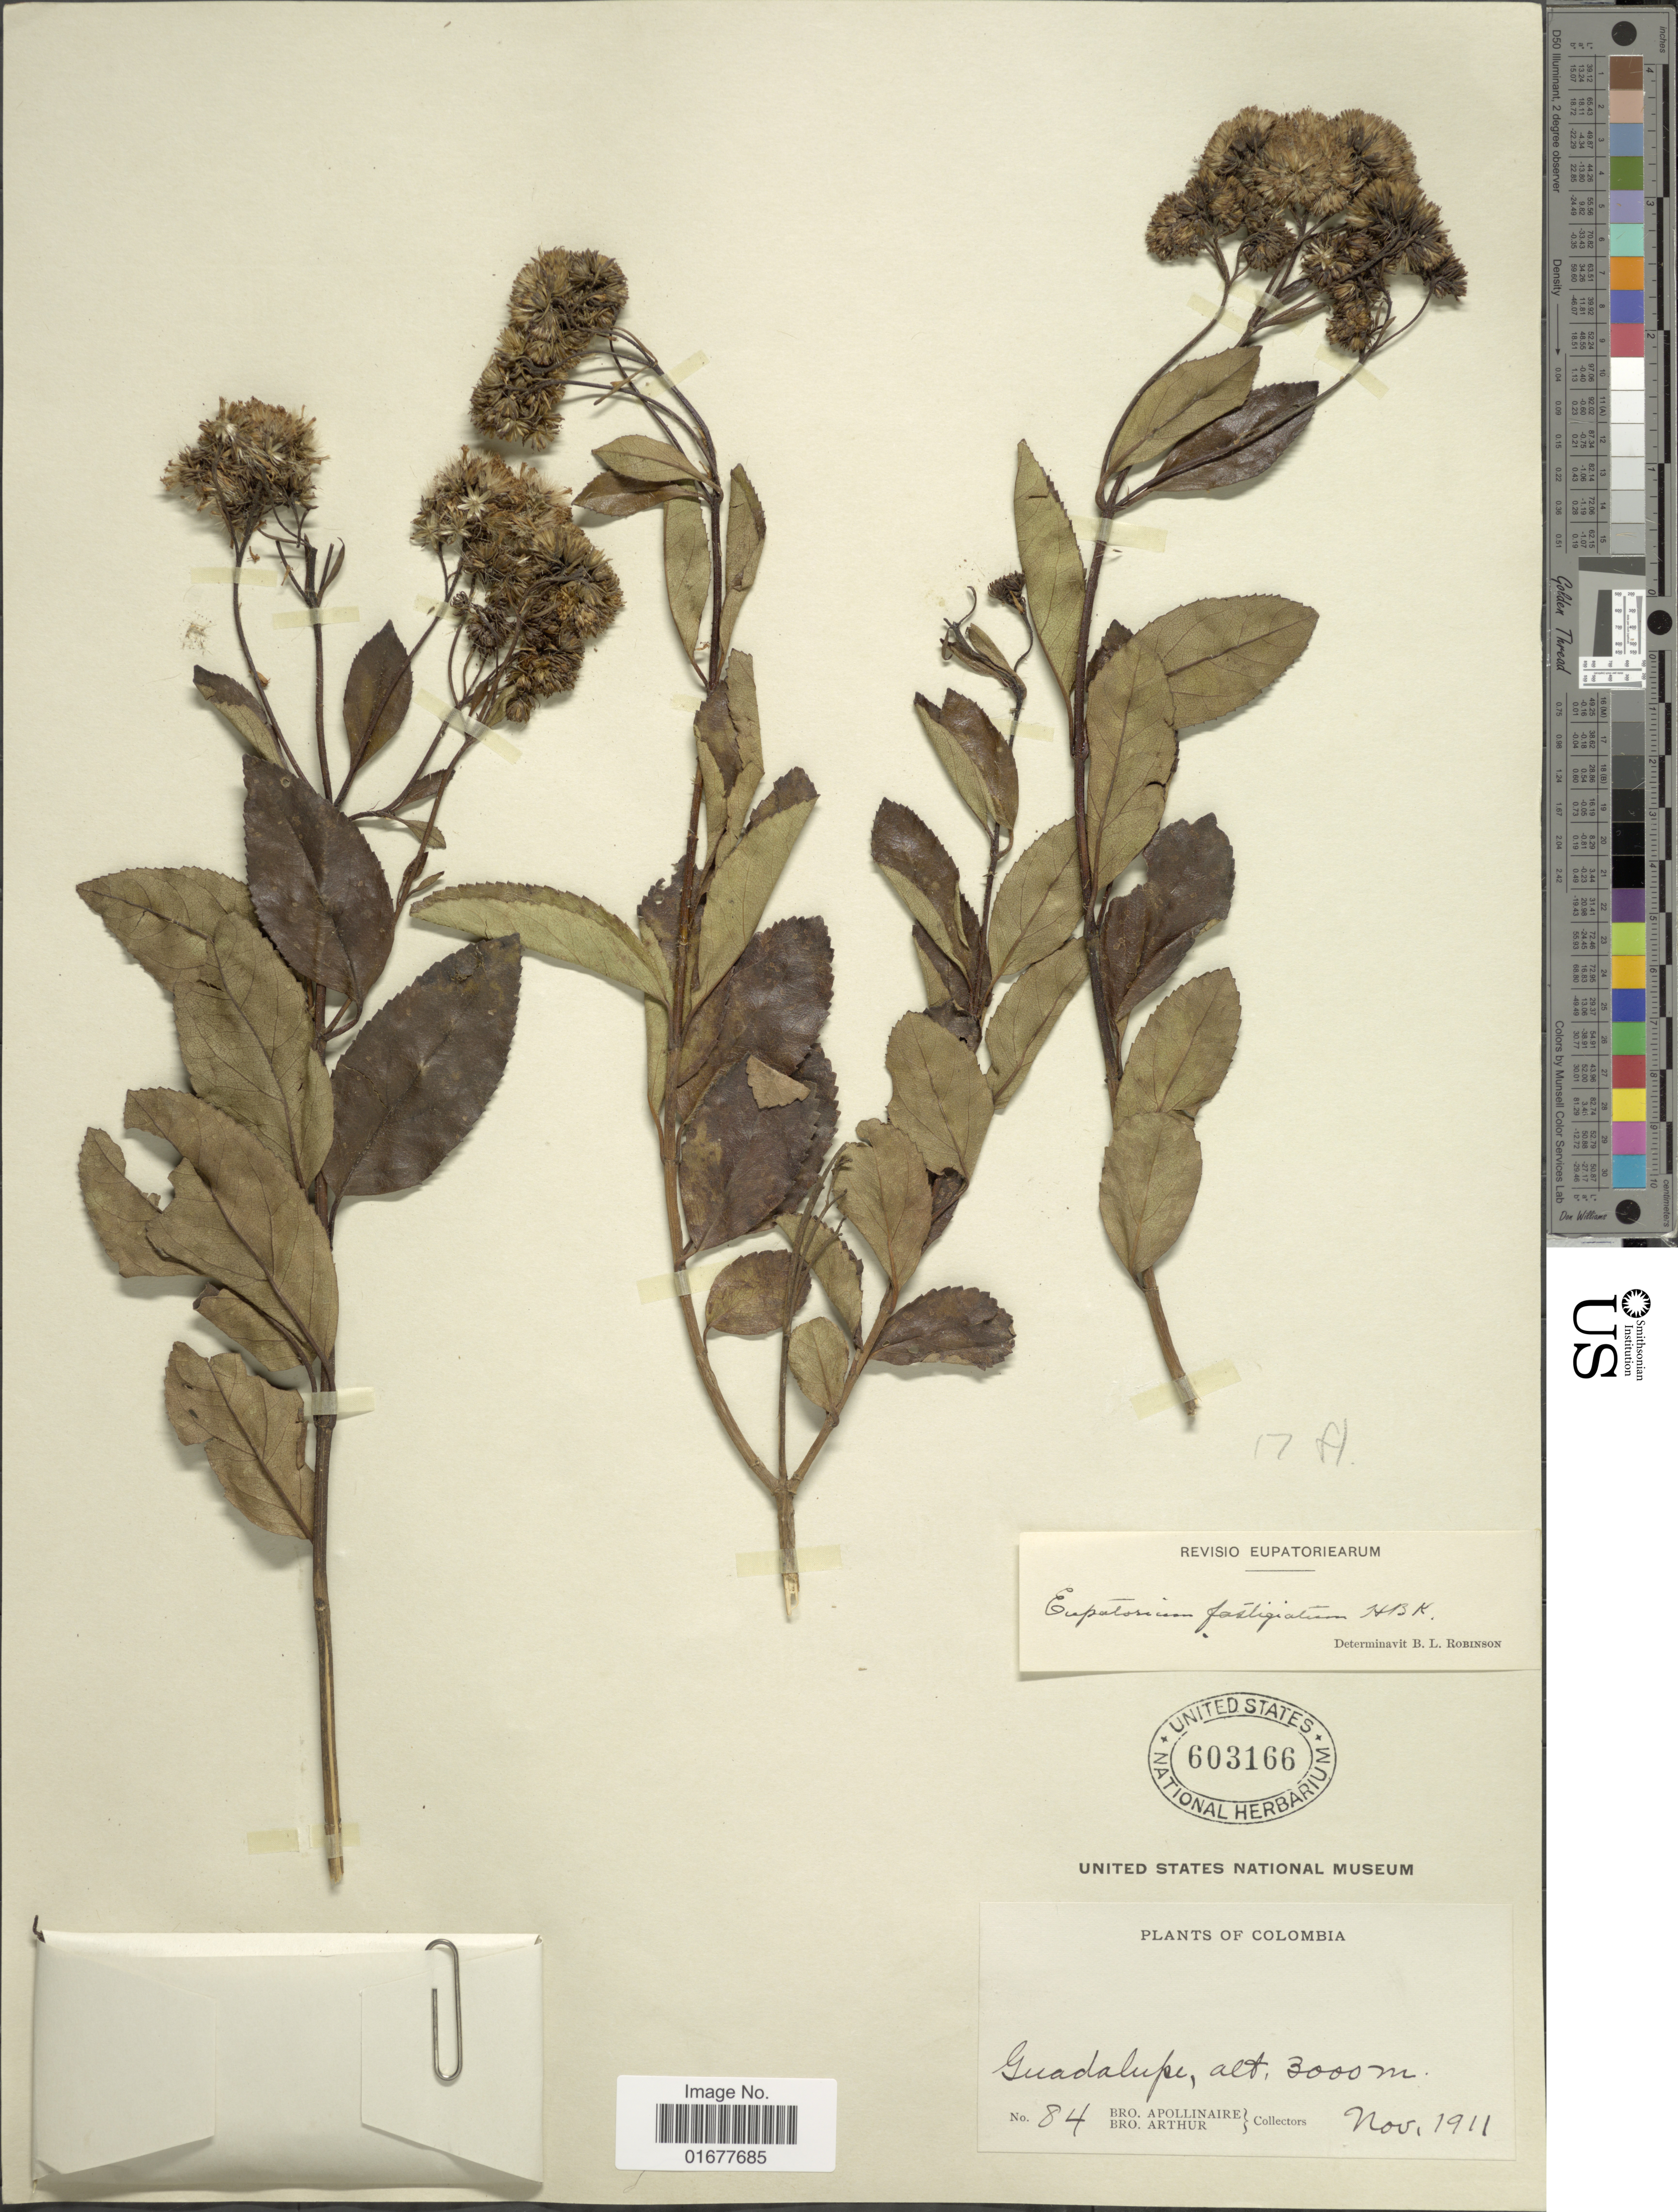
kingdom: Plantae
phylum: Tracheophyta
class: Magnoliopsida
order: Asterales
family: Asteraceae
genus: Ageratina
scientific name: Ageratina tinifolia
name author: (Kunth) R.M. King & H. Rob.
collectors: Bro. Apollinaire & Bro. Arthur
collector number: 84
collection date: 1911-11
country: Colombia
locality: Guadalupe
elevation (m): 3000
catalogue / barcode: US 603166